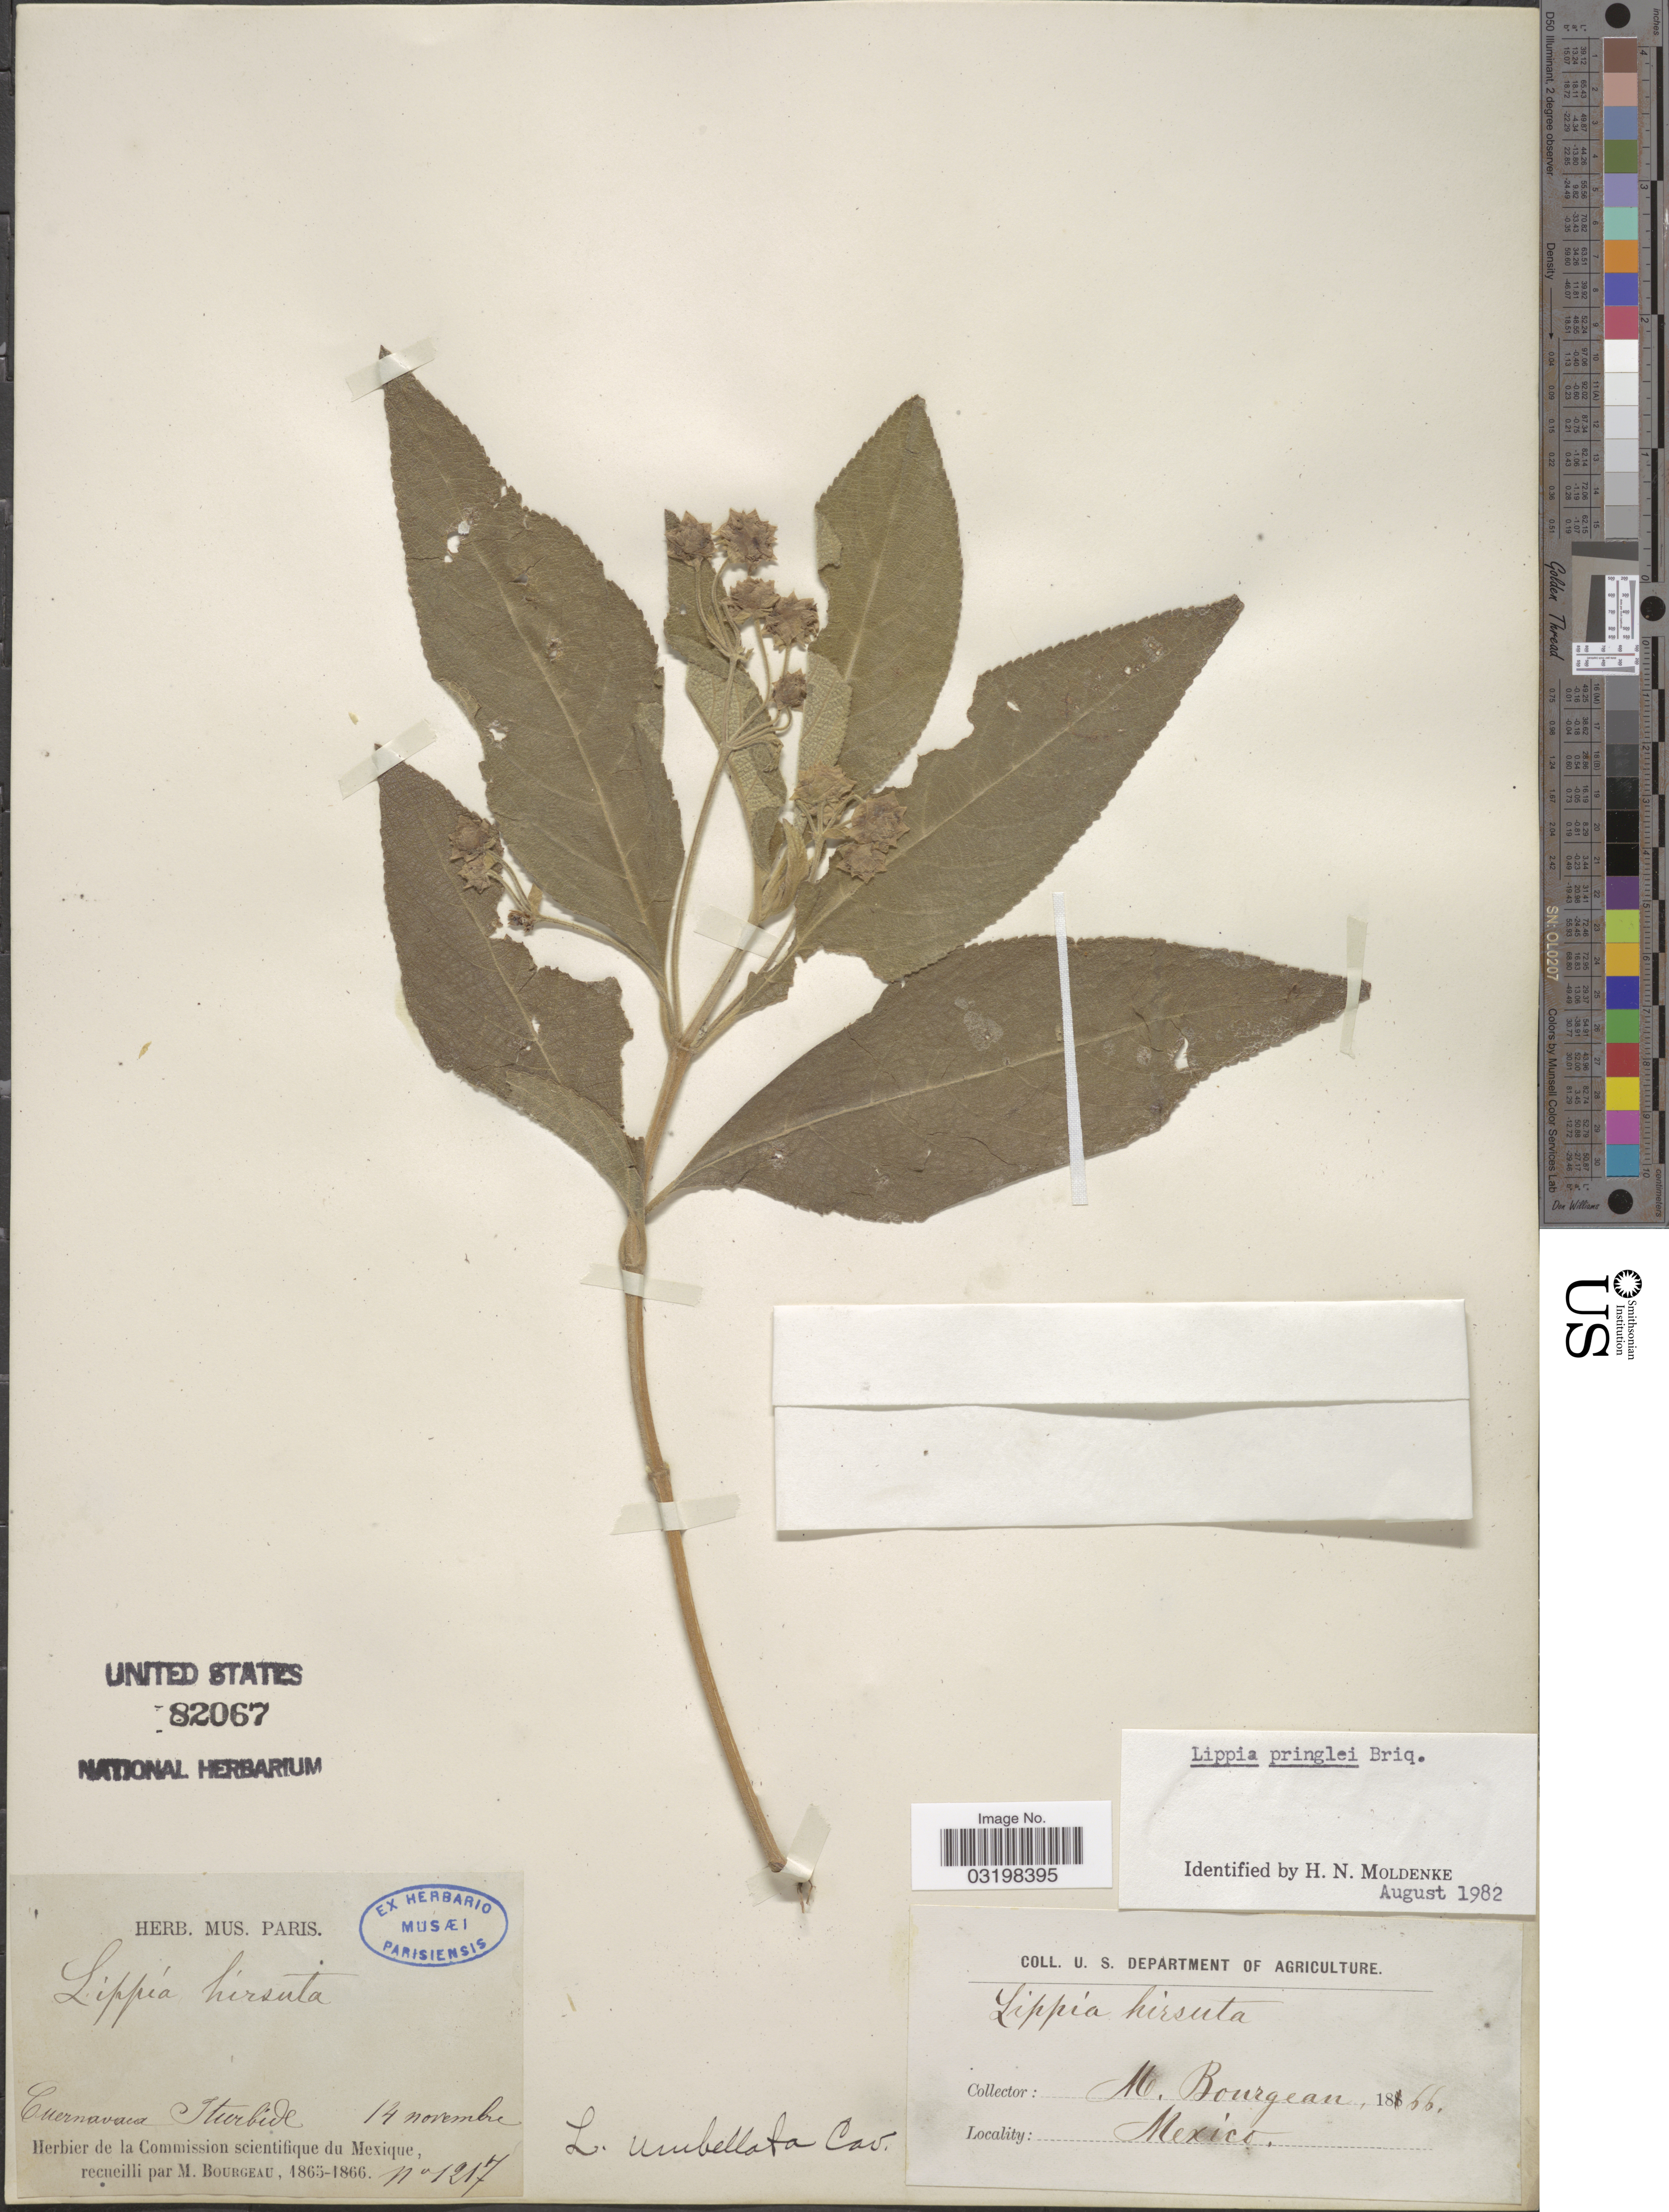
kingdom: Plantae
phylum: Tracheophyta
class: Magnoliopsida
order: Lamiales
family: Verbenaceae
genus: Lippia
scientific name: Lippia umbellata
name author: Cav.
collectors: M. Bourgeau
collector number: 1217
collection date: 1866-11-14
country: Mexico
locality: Cuernavaca Iturbide.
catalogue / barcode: US 82067